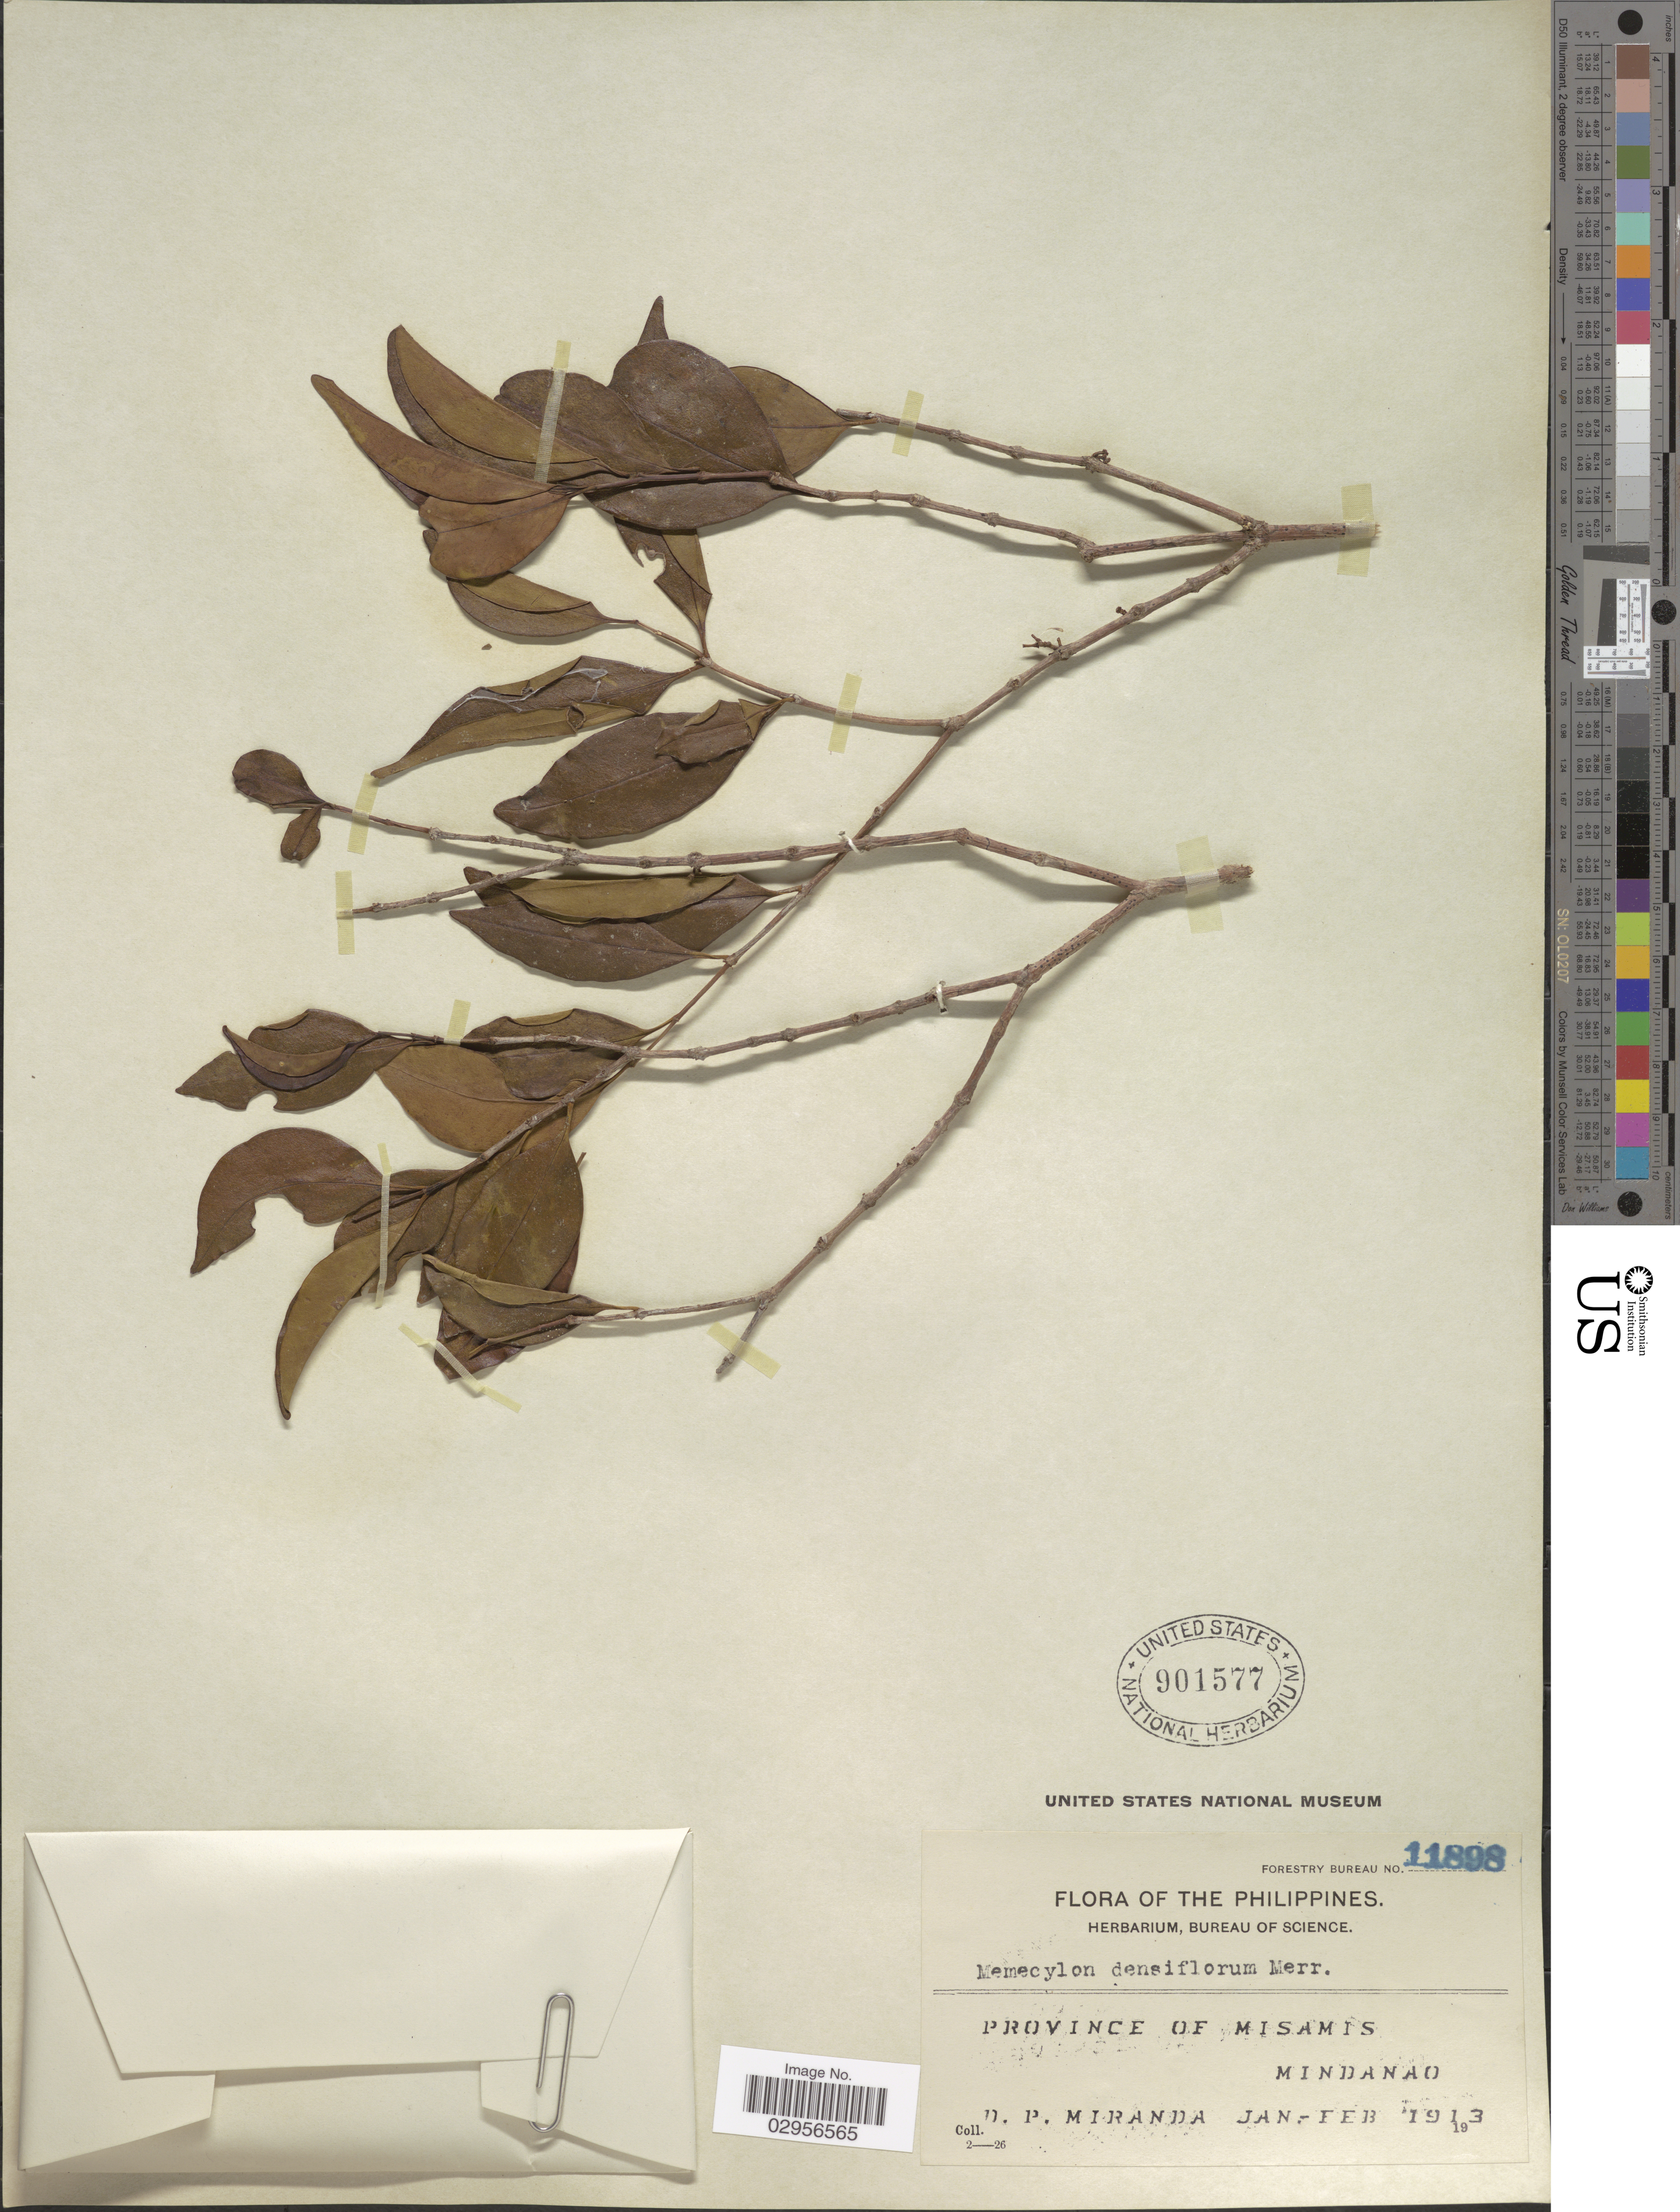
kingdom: Plantae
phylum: Tracheophyta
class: Magnoliopsida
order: Myrtales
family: Melastomataceae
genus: Memecylon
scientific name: Memecylon densiflorum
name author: Merr.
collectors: D. P. Miranda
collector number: Forestry Bureau 11898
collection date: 1913-01/1913-02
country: Philippines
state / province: Northern Mindanao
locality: Province of Misamis, Mindanao.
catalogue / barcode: US 901577